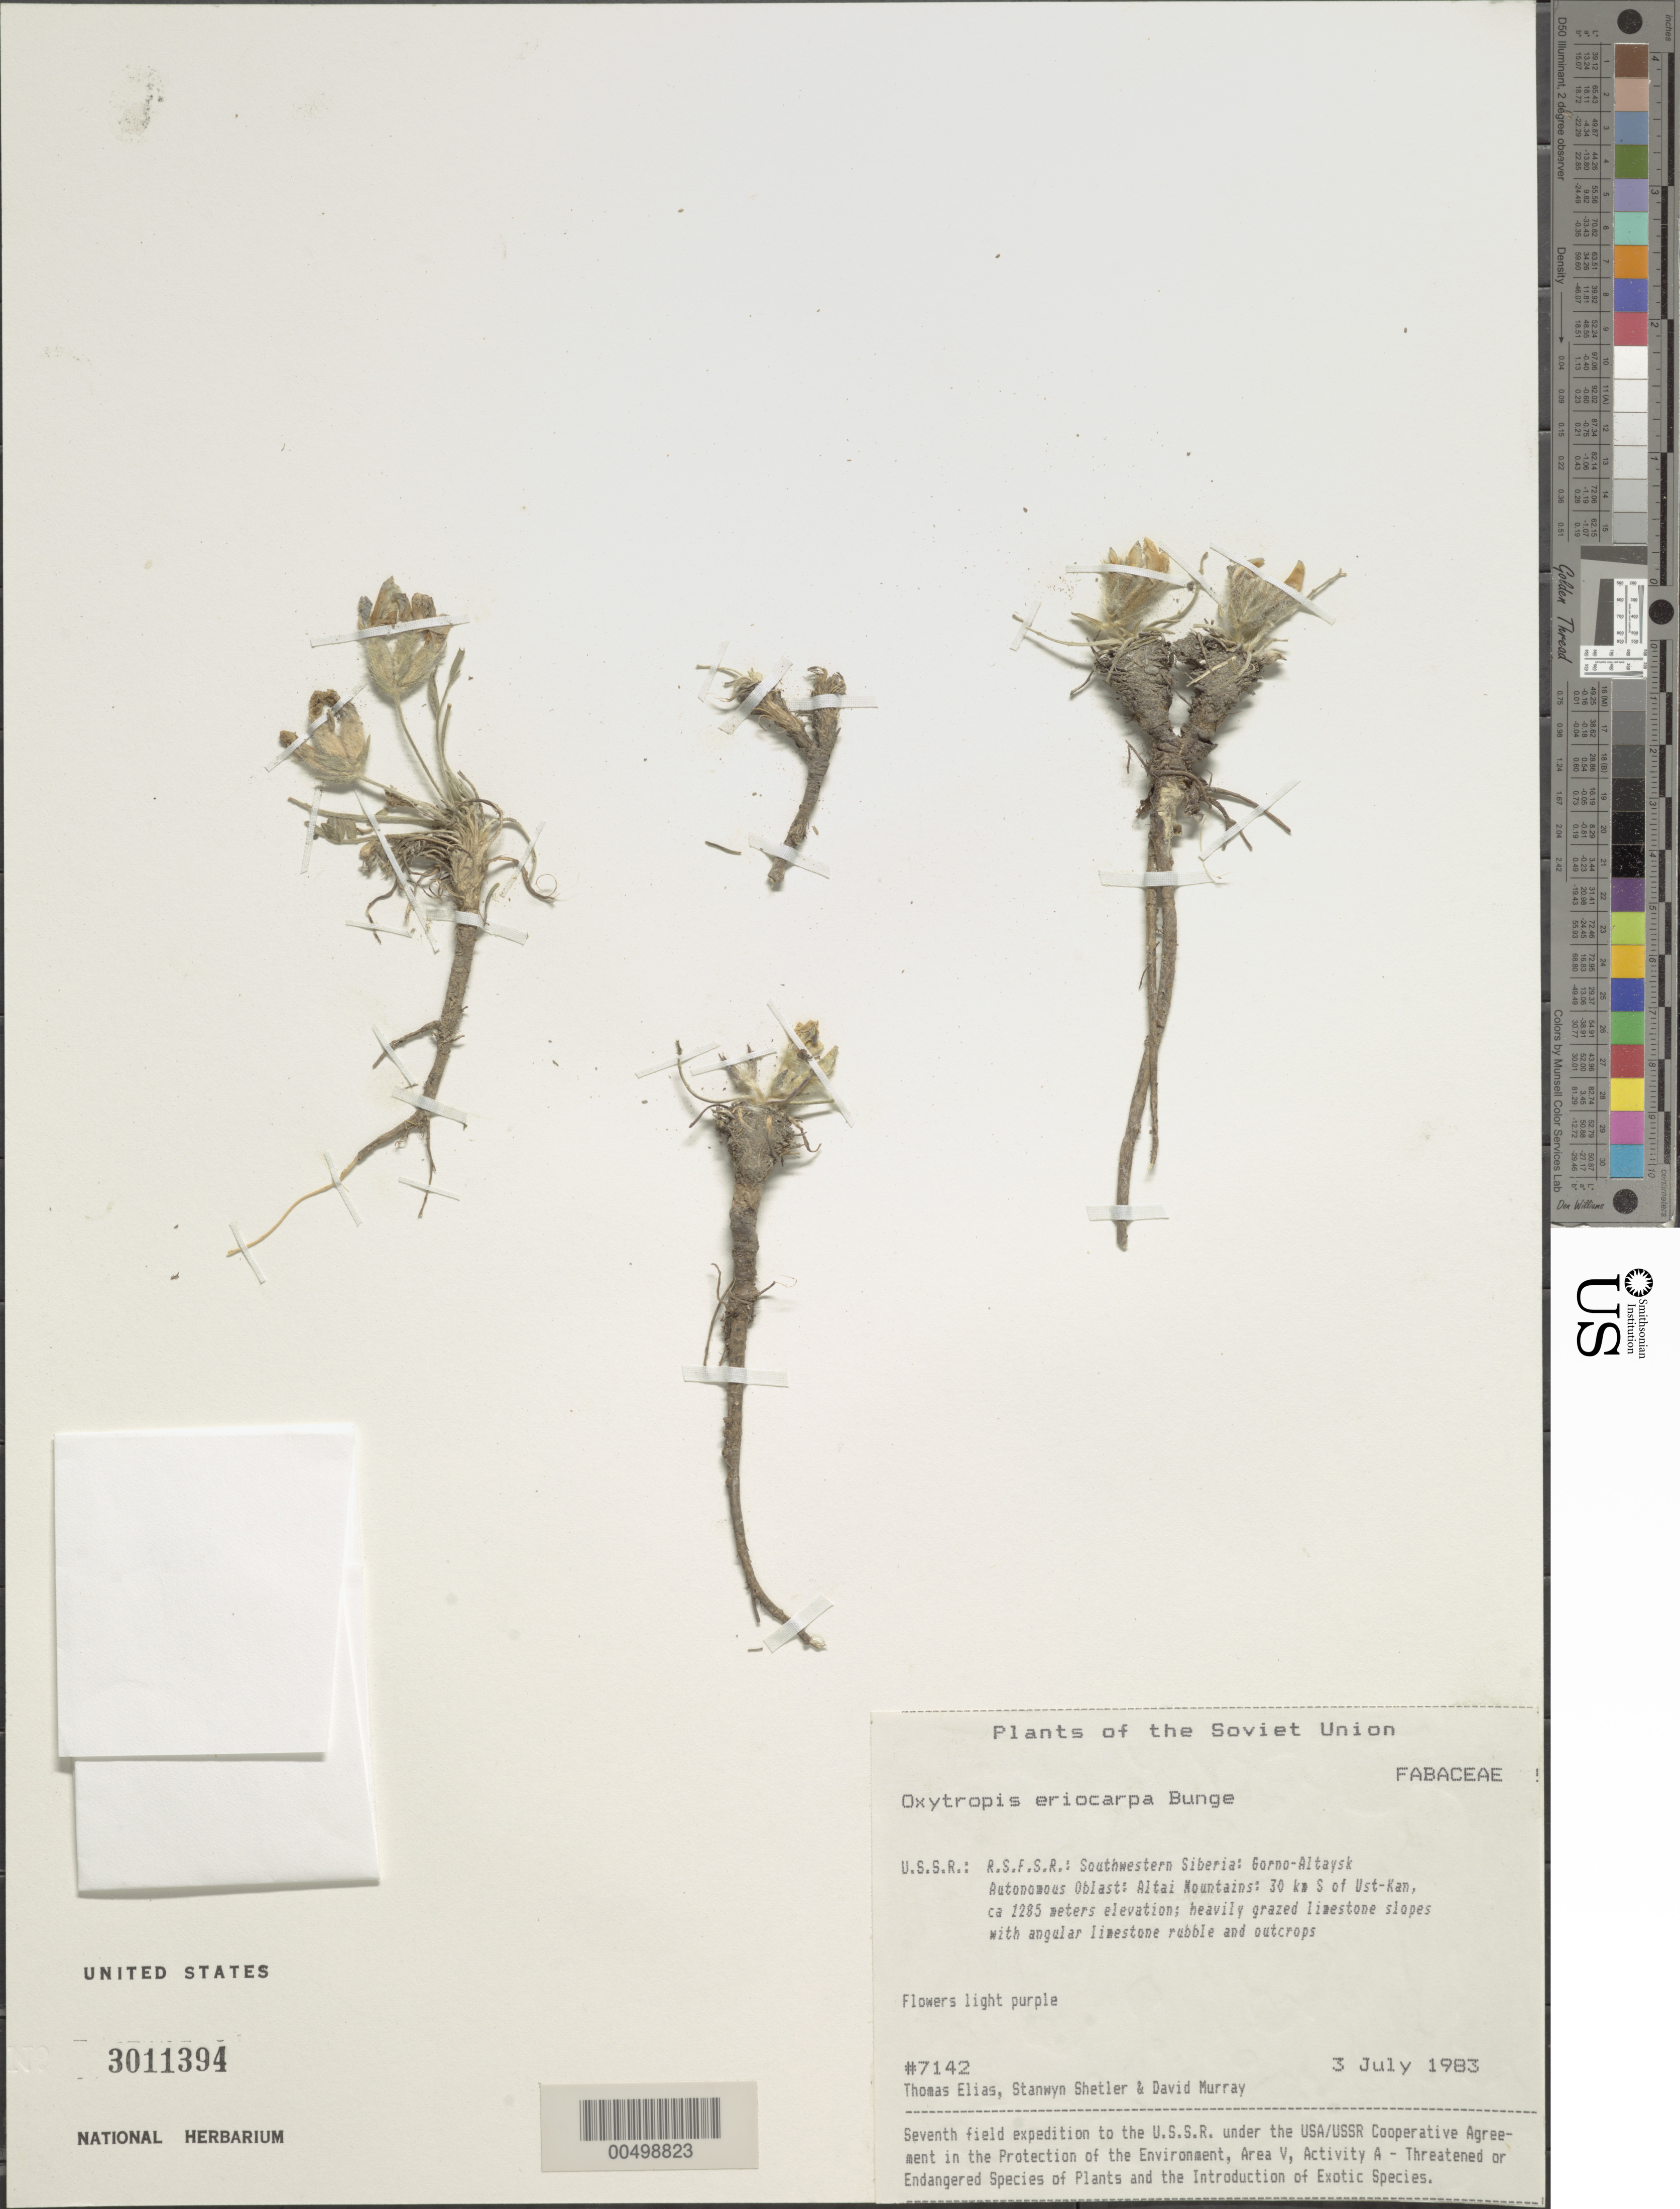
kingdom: Plantae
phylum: Tracheophyta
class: Magnoliopsida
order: Fabales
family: Fabaceae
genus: Oxytropis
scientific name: Oxytropis eriocarpa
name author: Bunge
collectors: T. Elias, S. Shetler & D. F. Murray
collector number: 7142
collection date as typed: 03 Jul 1983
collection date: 1983-07-03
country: Russian Federation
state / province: Altai Republic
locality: Altai Mountains, 30 km S of Ust-Kan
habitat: heavily grazed limestone slopes with angular limestone rubble and outcrops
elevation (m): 1285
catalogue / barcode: US 3011394